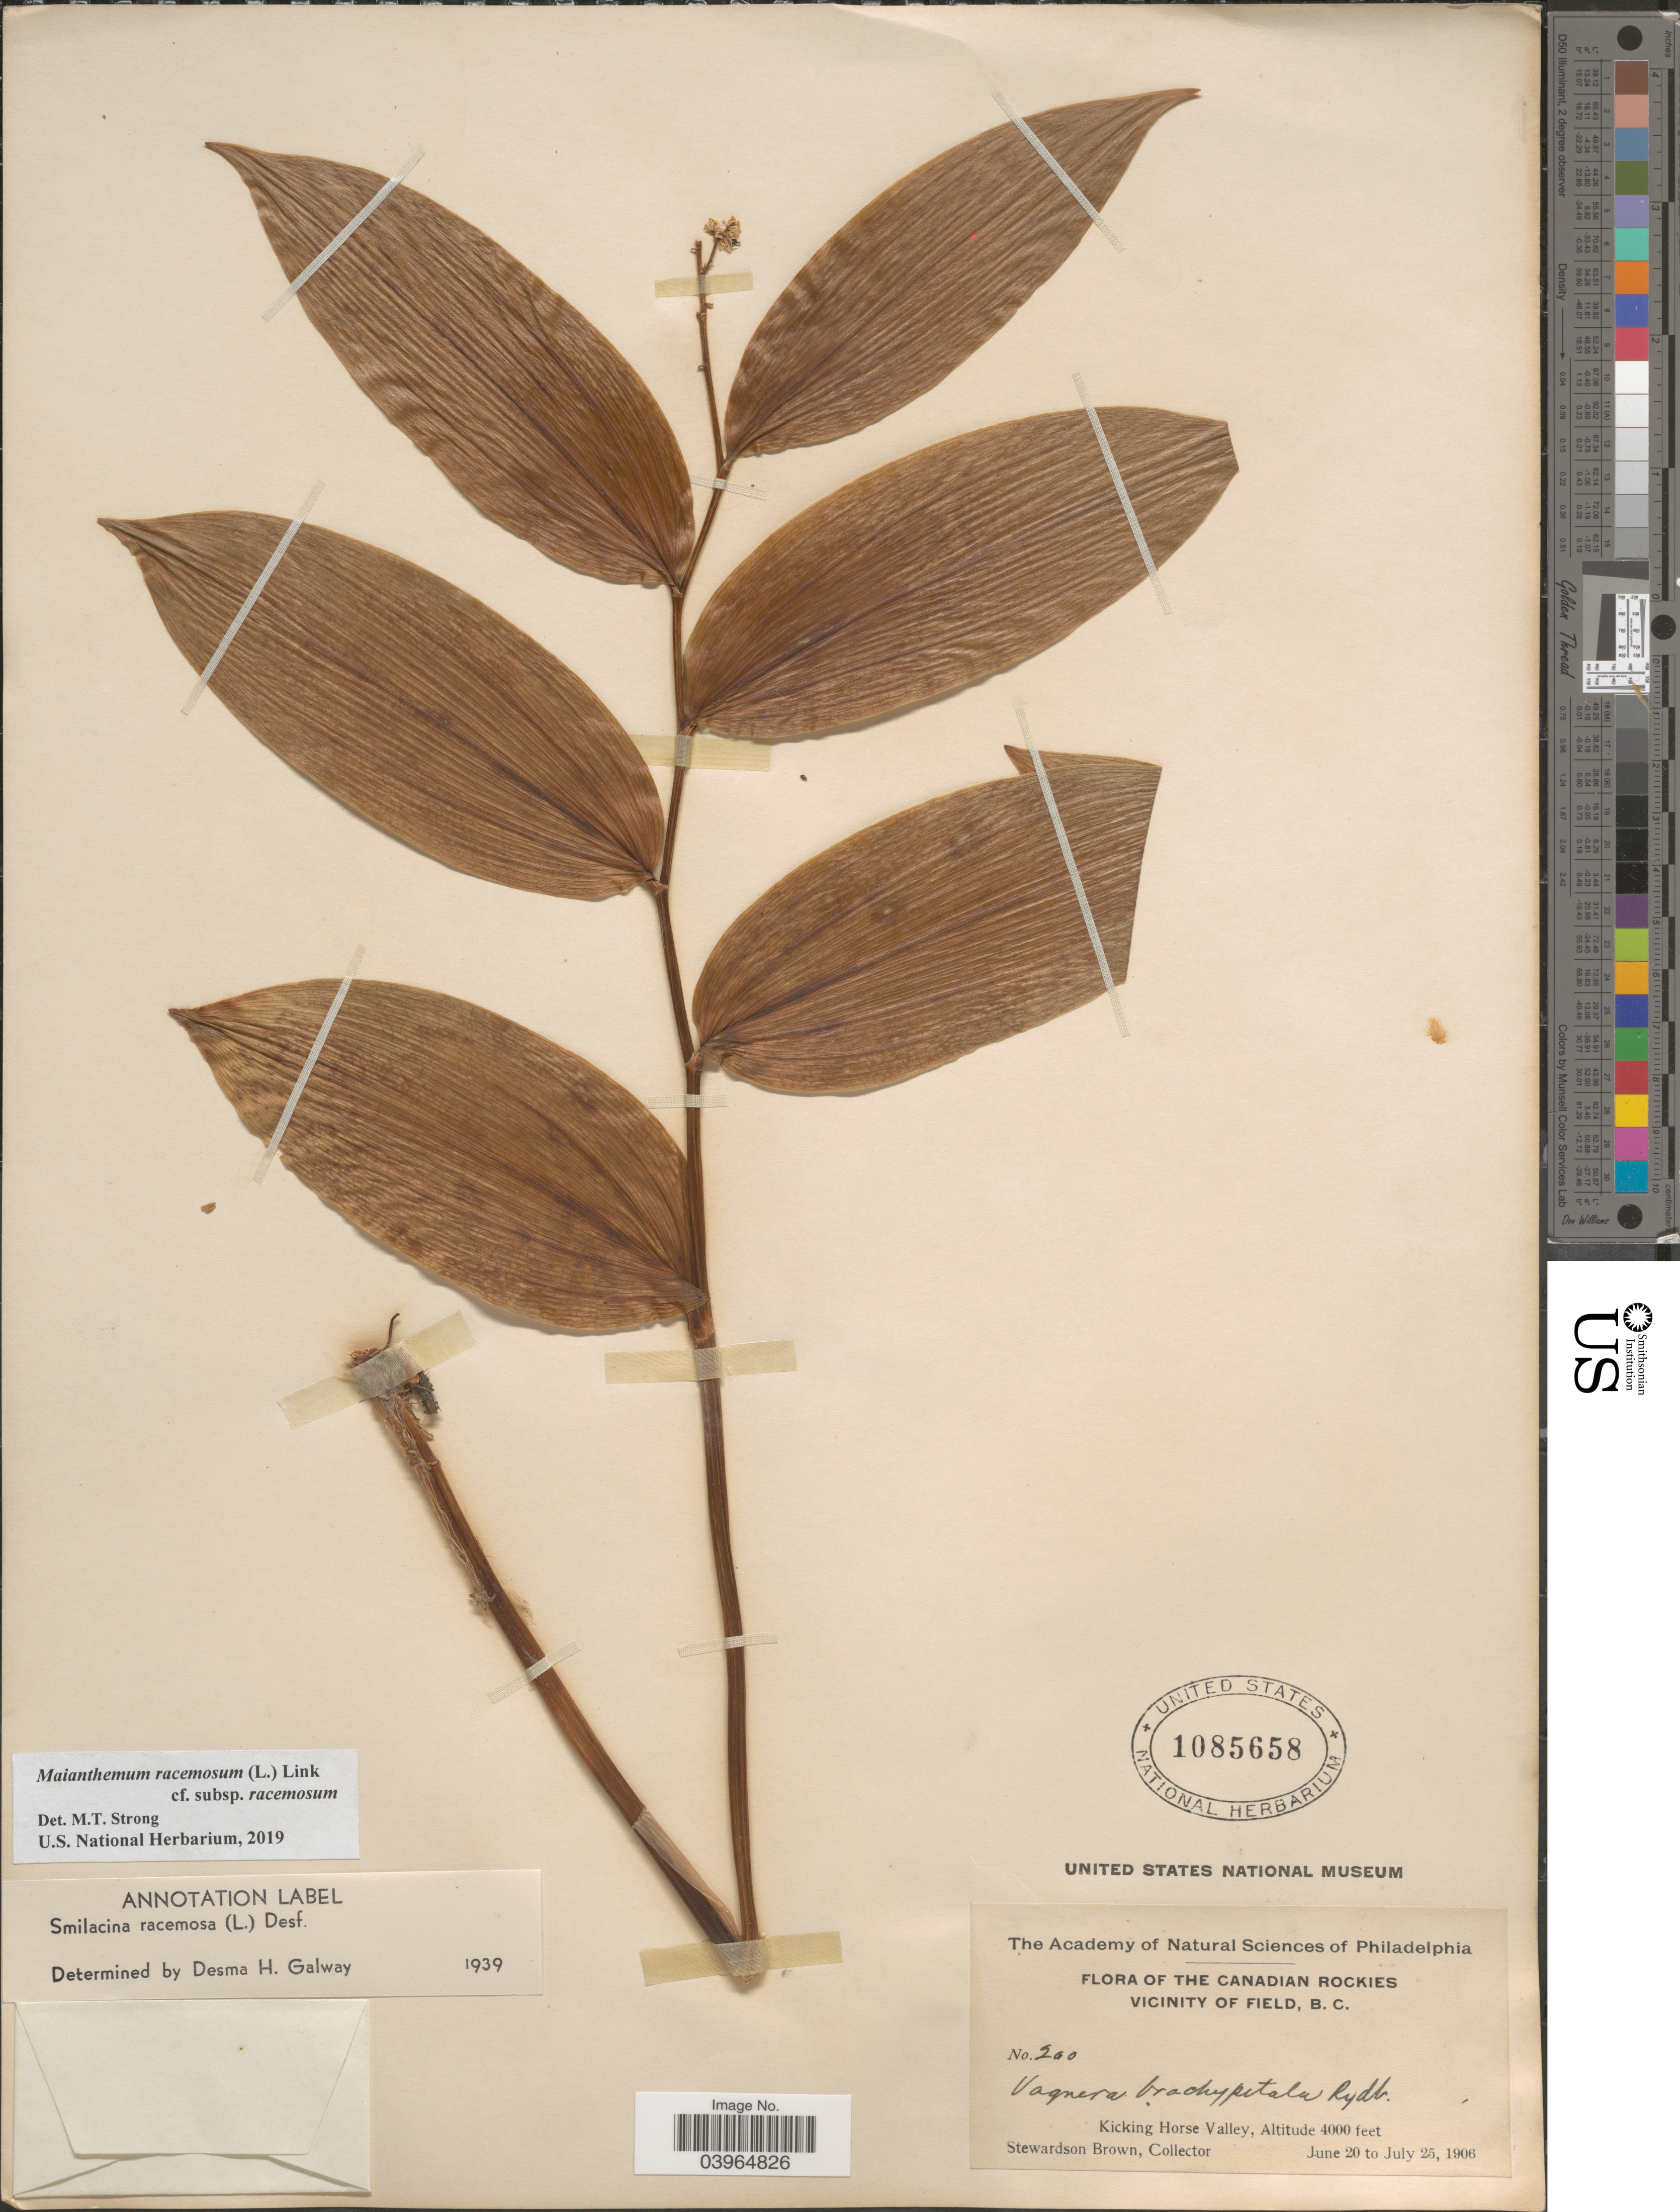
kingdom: Plantae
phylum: Tracheophyta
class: Liliopsida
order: Asparagales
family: Asparagaceae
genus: Maianthemum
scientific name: Maianthemum racemosum subsp. racemosum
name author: (L.) Link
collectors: S. Brown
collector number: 200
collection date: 1906-06-20/1906-07-25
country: Canada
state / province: British Columbia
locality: The Canadian Rockies. Vicinity of Field. Kicking Horse Valley.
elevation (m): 1219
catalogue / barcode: US 1085658